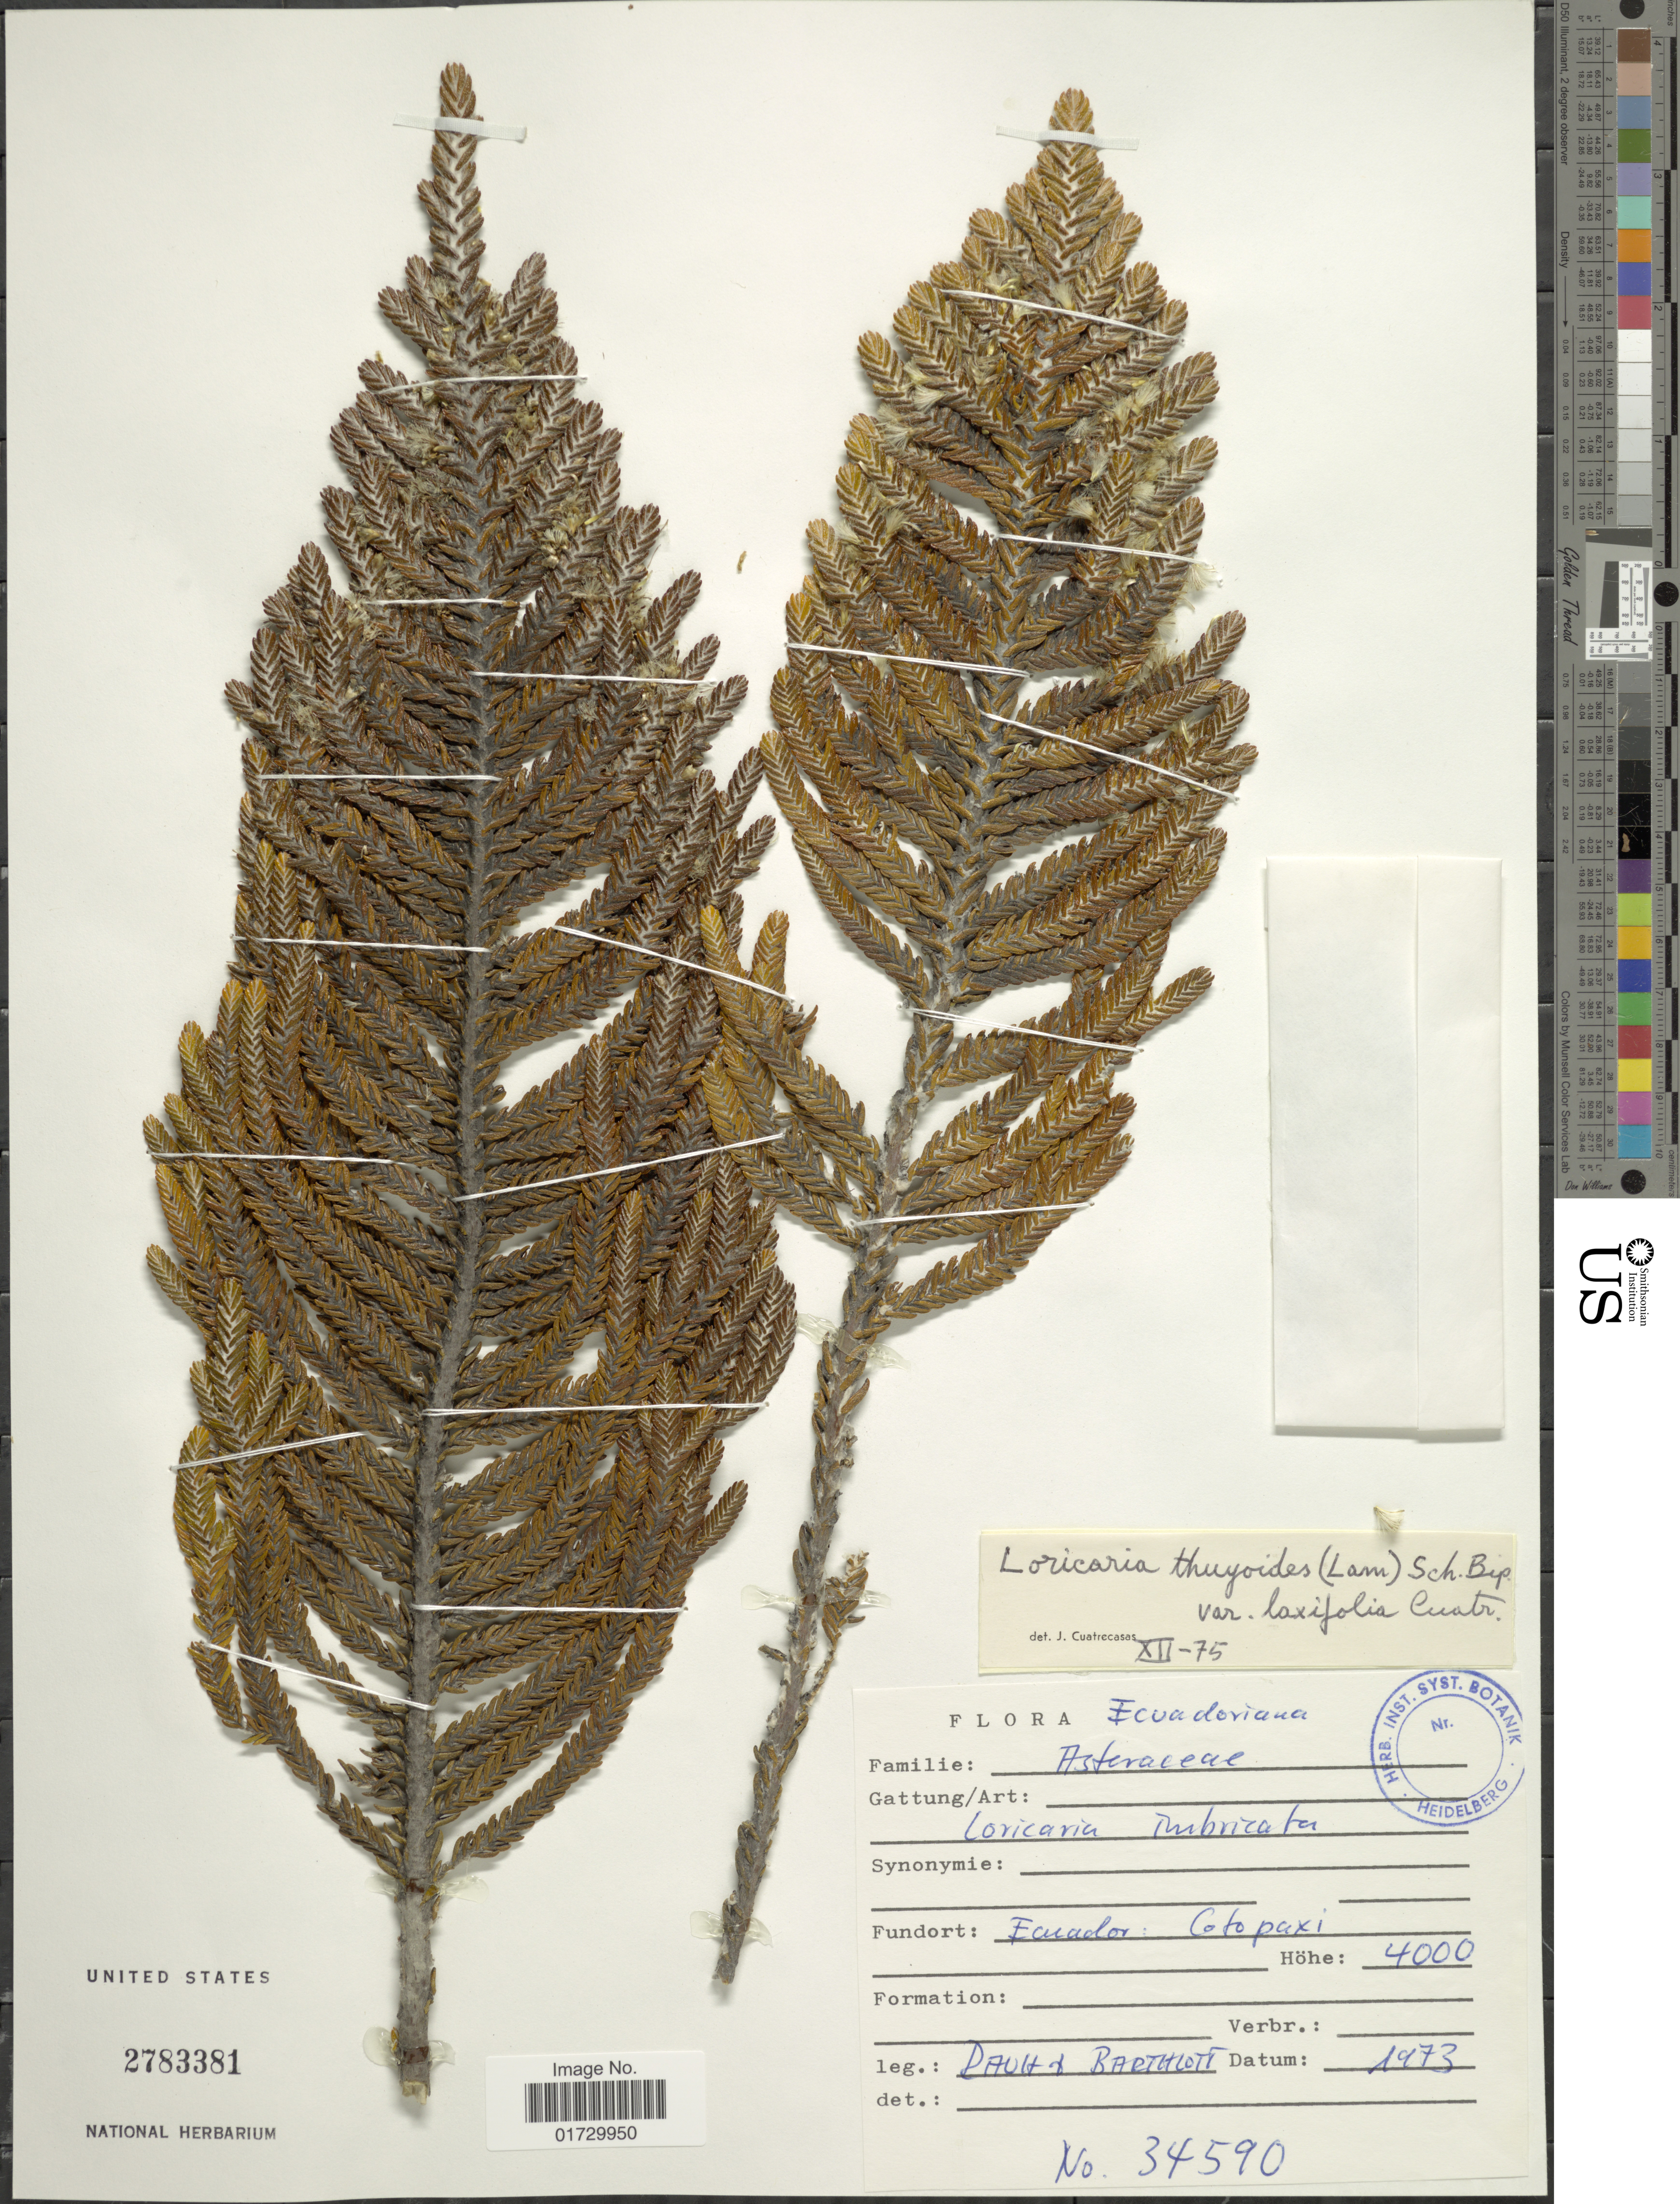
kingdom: Plantae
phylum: Tracheophyta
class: Magnoliopsida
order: Asterales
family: Asteraceae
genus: Loricaria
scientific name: Loricaria thuyoides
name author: (Lam.) Sch. Bip.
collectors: -. Rauh & R. Barthlott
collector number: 34590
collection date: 1973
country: Ecuador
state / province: Cotopaxi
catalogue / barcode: US 2783381